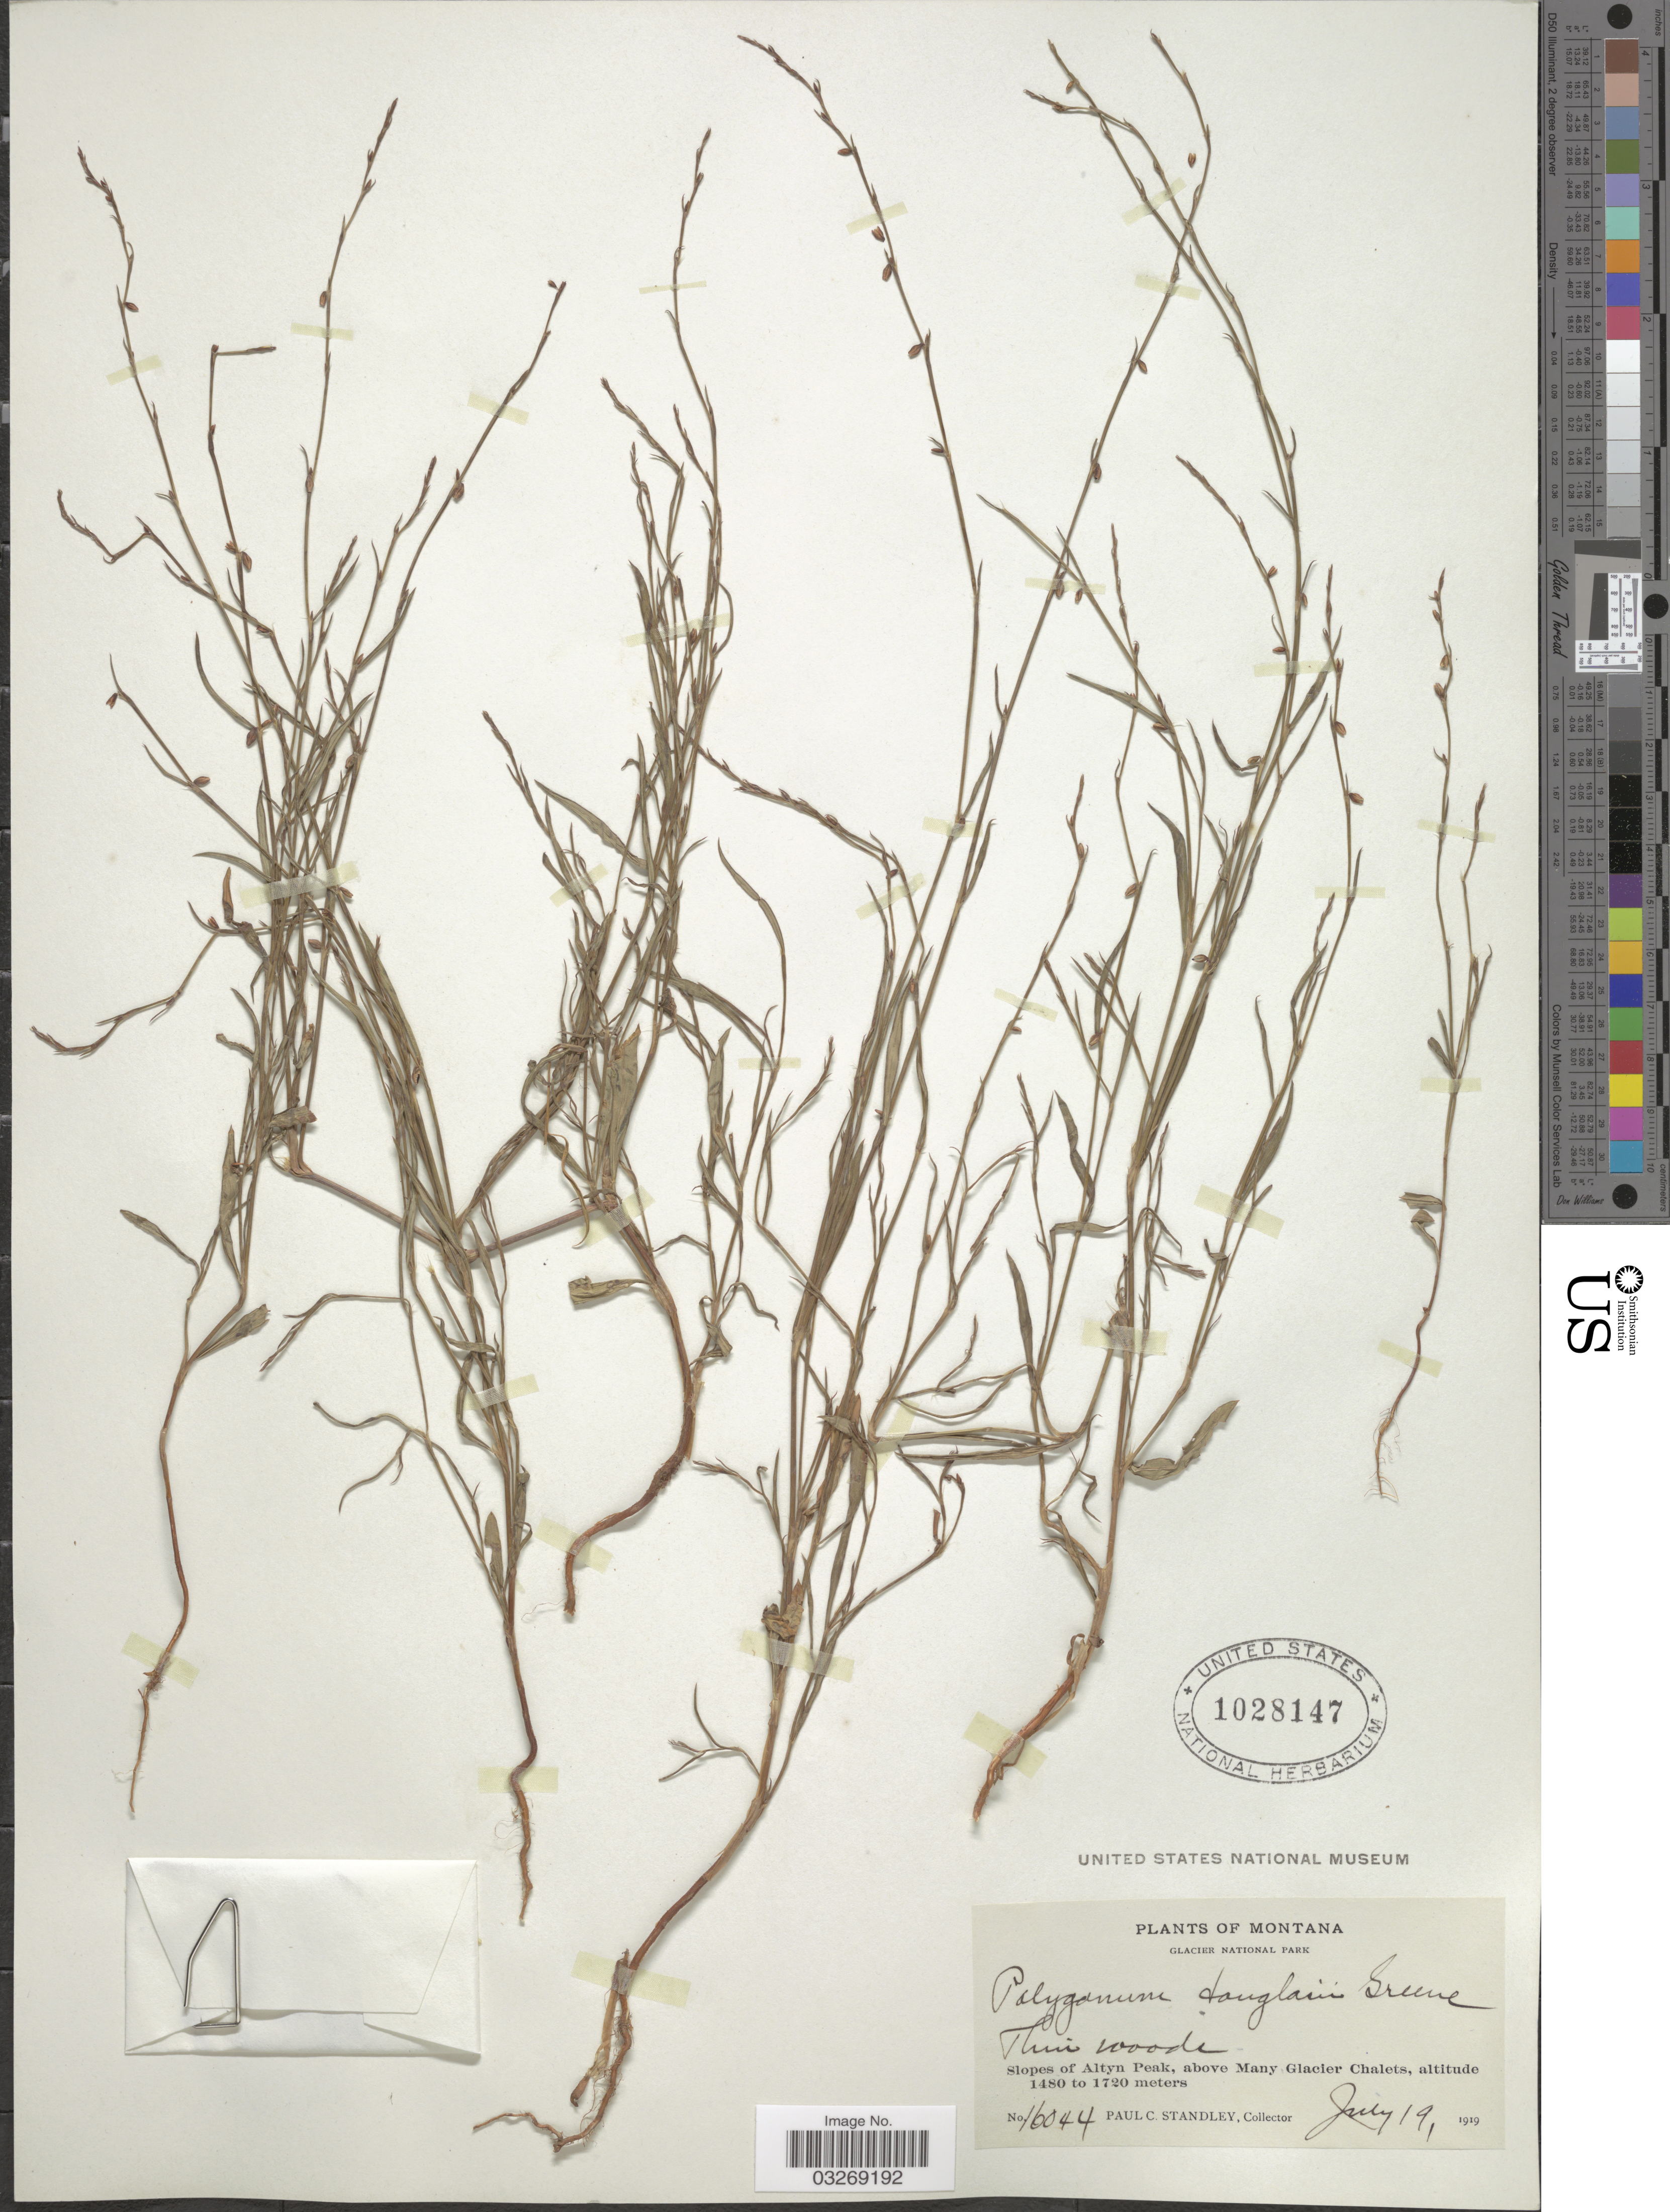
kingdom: Plantae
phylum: Tracheophyta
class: Magnoliopsida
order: Caryophyllales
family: Polygonaceae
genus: Polygonum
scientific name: Polygonum douglasii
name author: Greene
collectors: P. C. Standley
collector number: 16044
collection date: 1919-07-19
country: United States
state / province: Montana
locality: Glacier National Park. Slopes of Altyn Peak, above Many Glacier Chalets.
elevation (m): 1480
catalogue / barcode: US 1028147